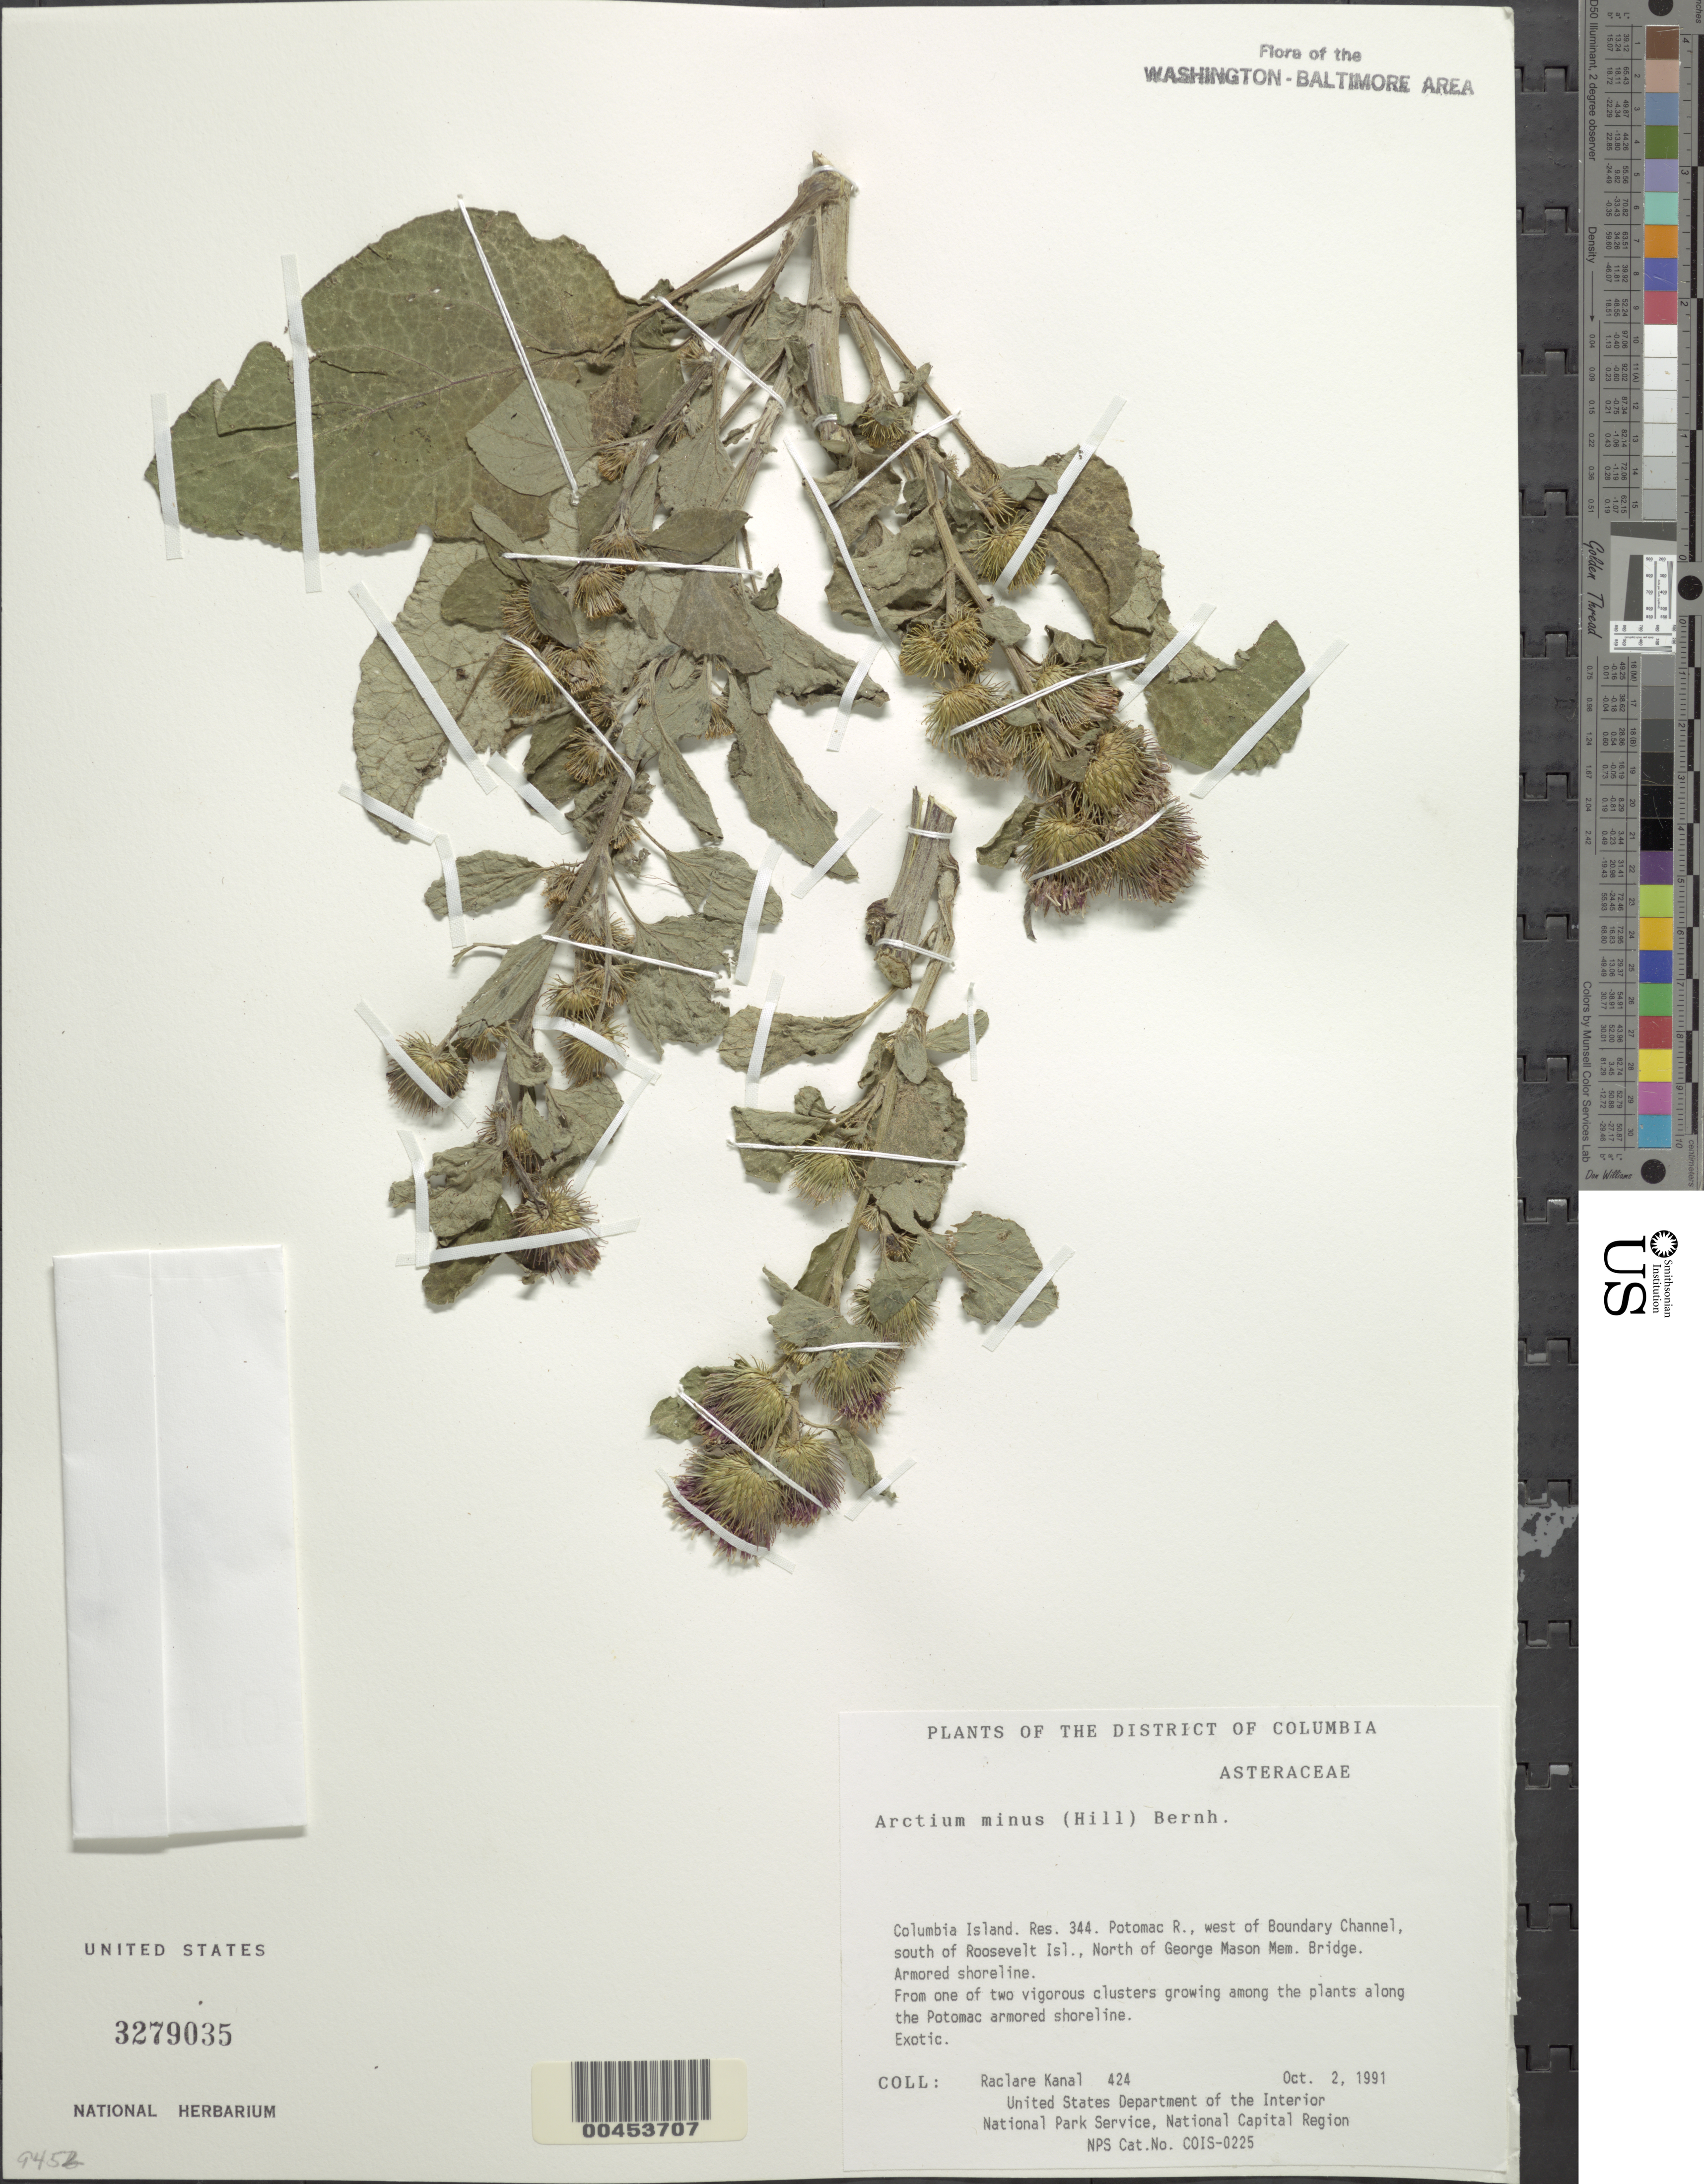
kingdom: Plantae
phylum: Tracheophyta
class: Magnoliopsida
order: Asterales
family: Asteraceae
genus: Arctium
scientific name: Arctium minus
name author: (Hill) Bernh.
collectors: R. Kanal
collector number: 426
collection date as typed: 02 Oct 1991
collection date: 1991-10-02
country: United States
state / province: District of Columbia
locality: Columbia Island, Res 344, Potomac River, S of Roosevelt Island, E of Boundary Channel, N of George Mason Mem Bridge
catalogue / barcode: US 3279035